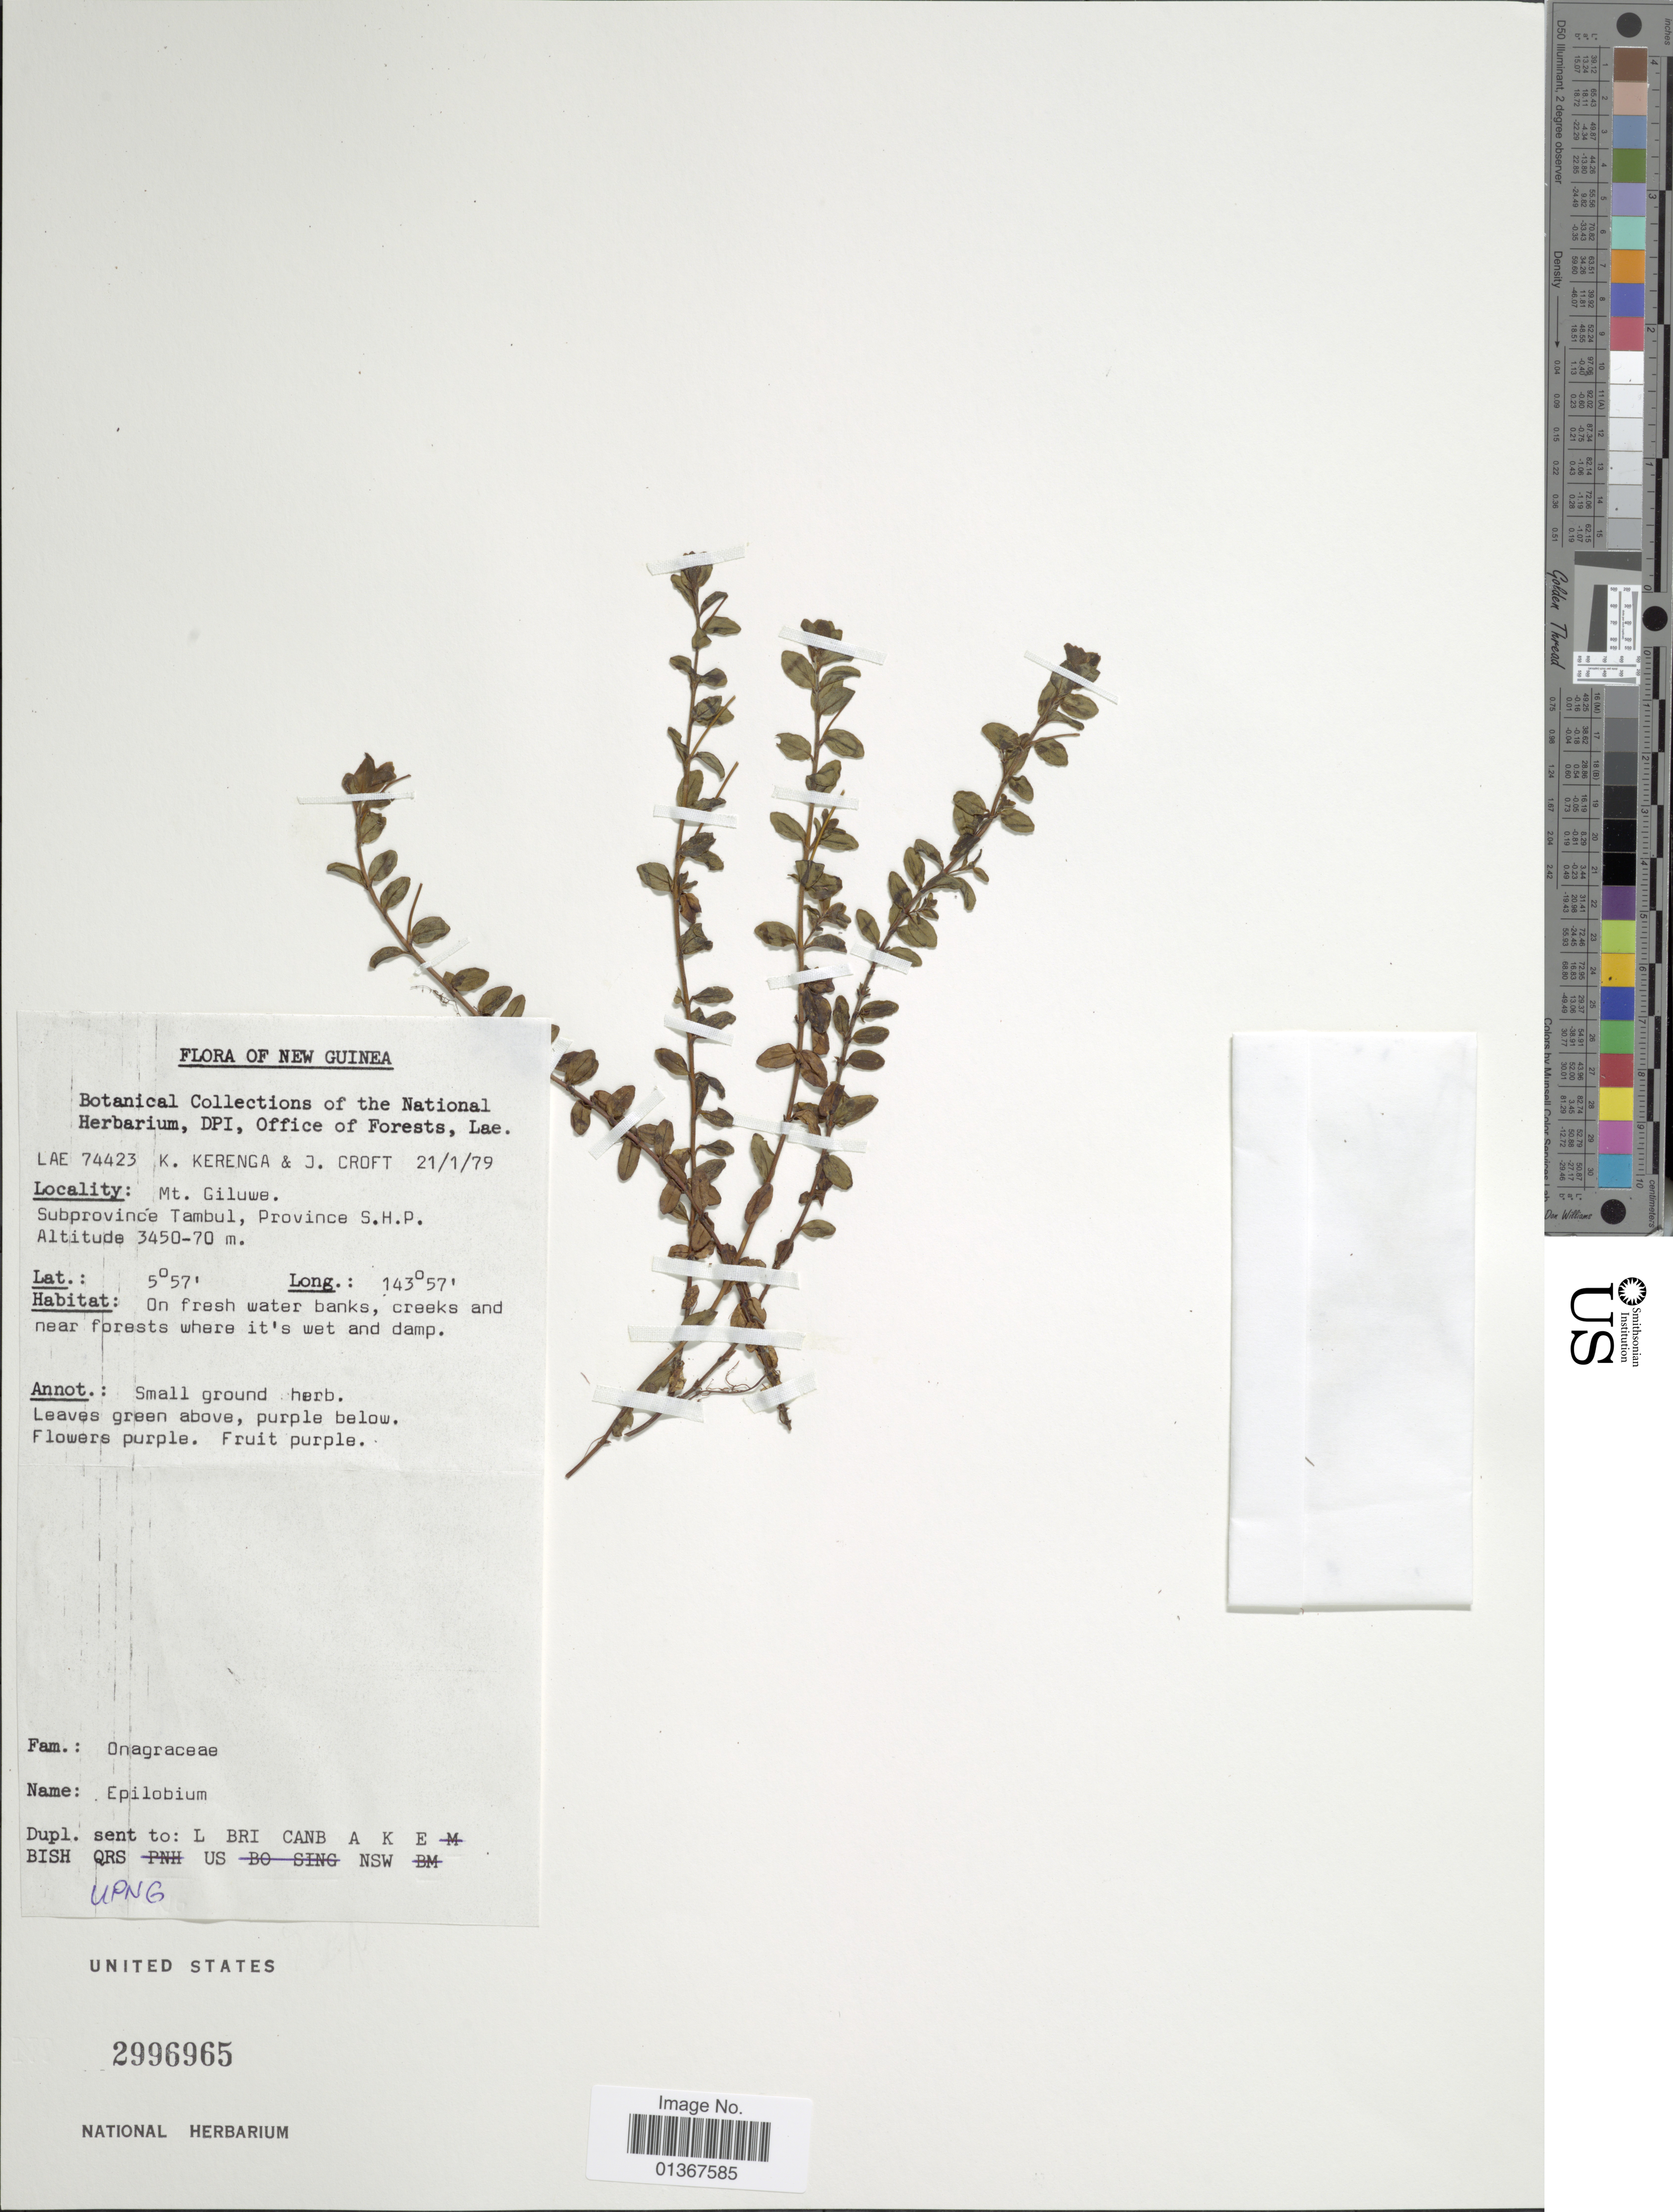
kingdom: Plantae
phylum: Tracheophyta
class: Magnoliopsida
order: Myrtales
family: Onagraceae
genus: Epilobium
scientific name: Epilobium sp.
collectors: K. Kerenga & J. Croft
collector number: LAE 74423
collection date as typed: Transcribed d/m/y: 21/1/79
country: Papua New Guinea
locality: Mt. Giluwe. Subprovince Tambul, Province S.H.P.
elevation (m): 3450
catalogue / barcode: US 2996965